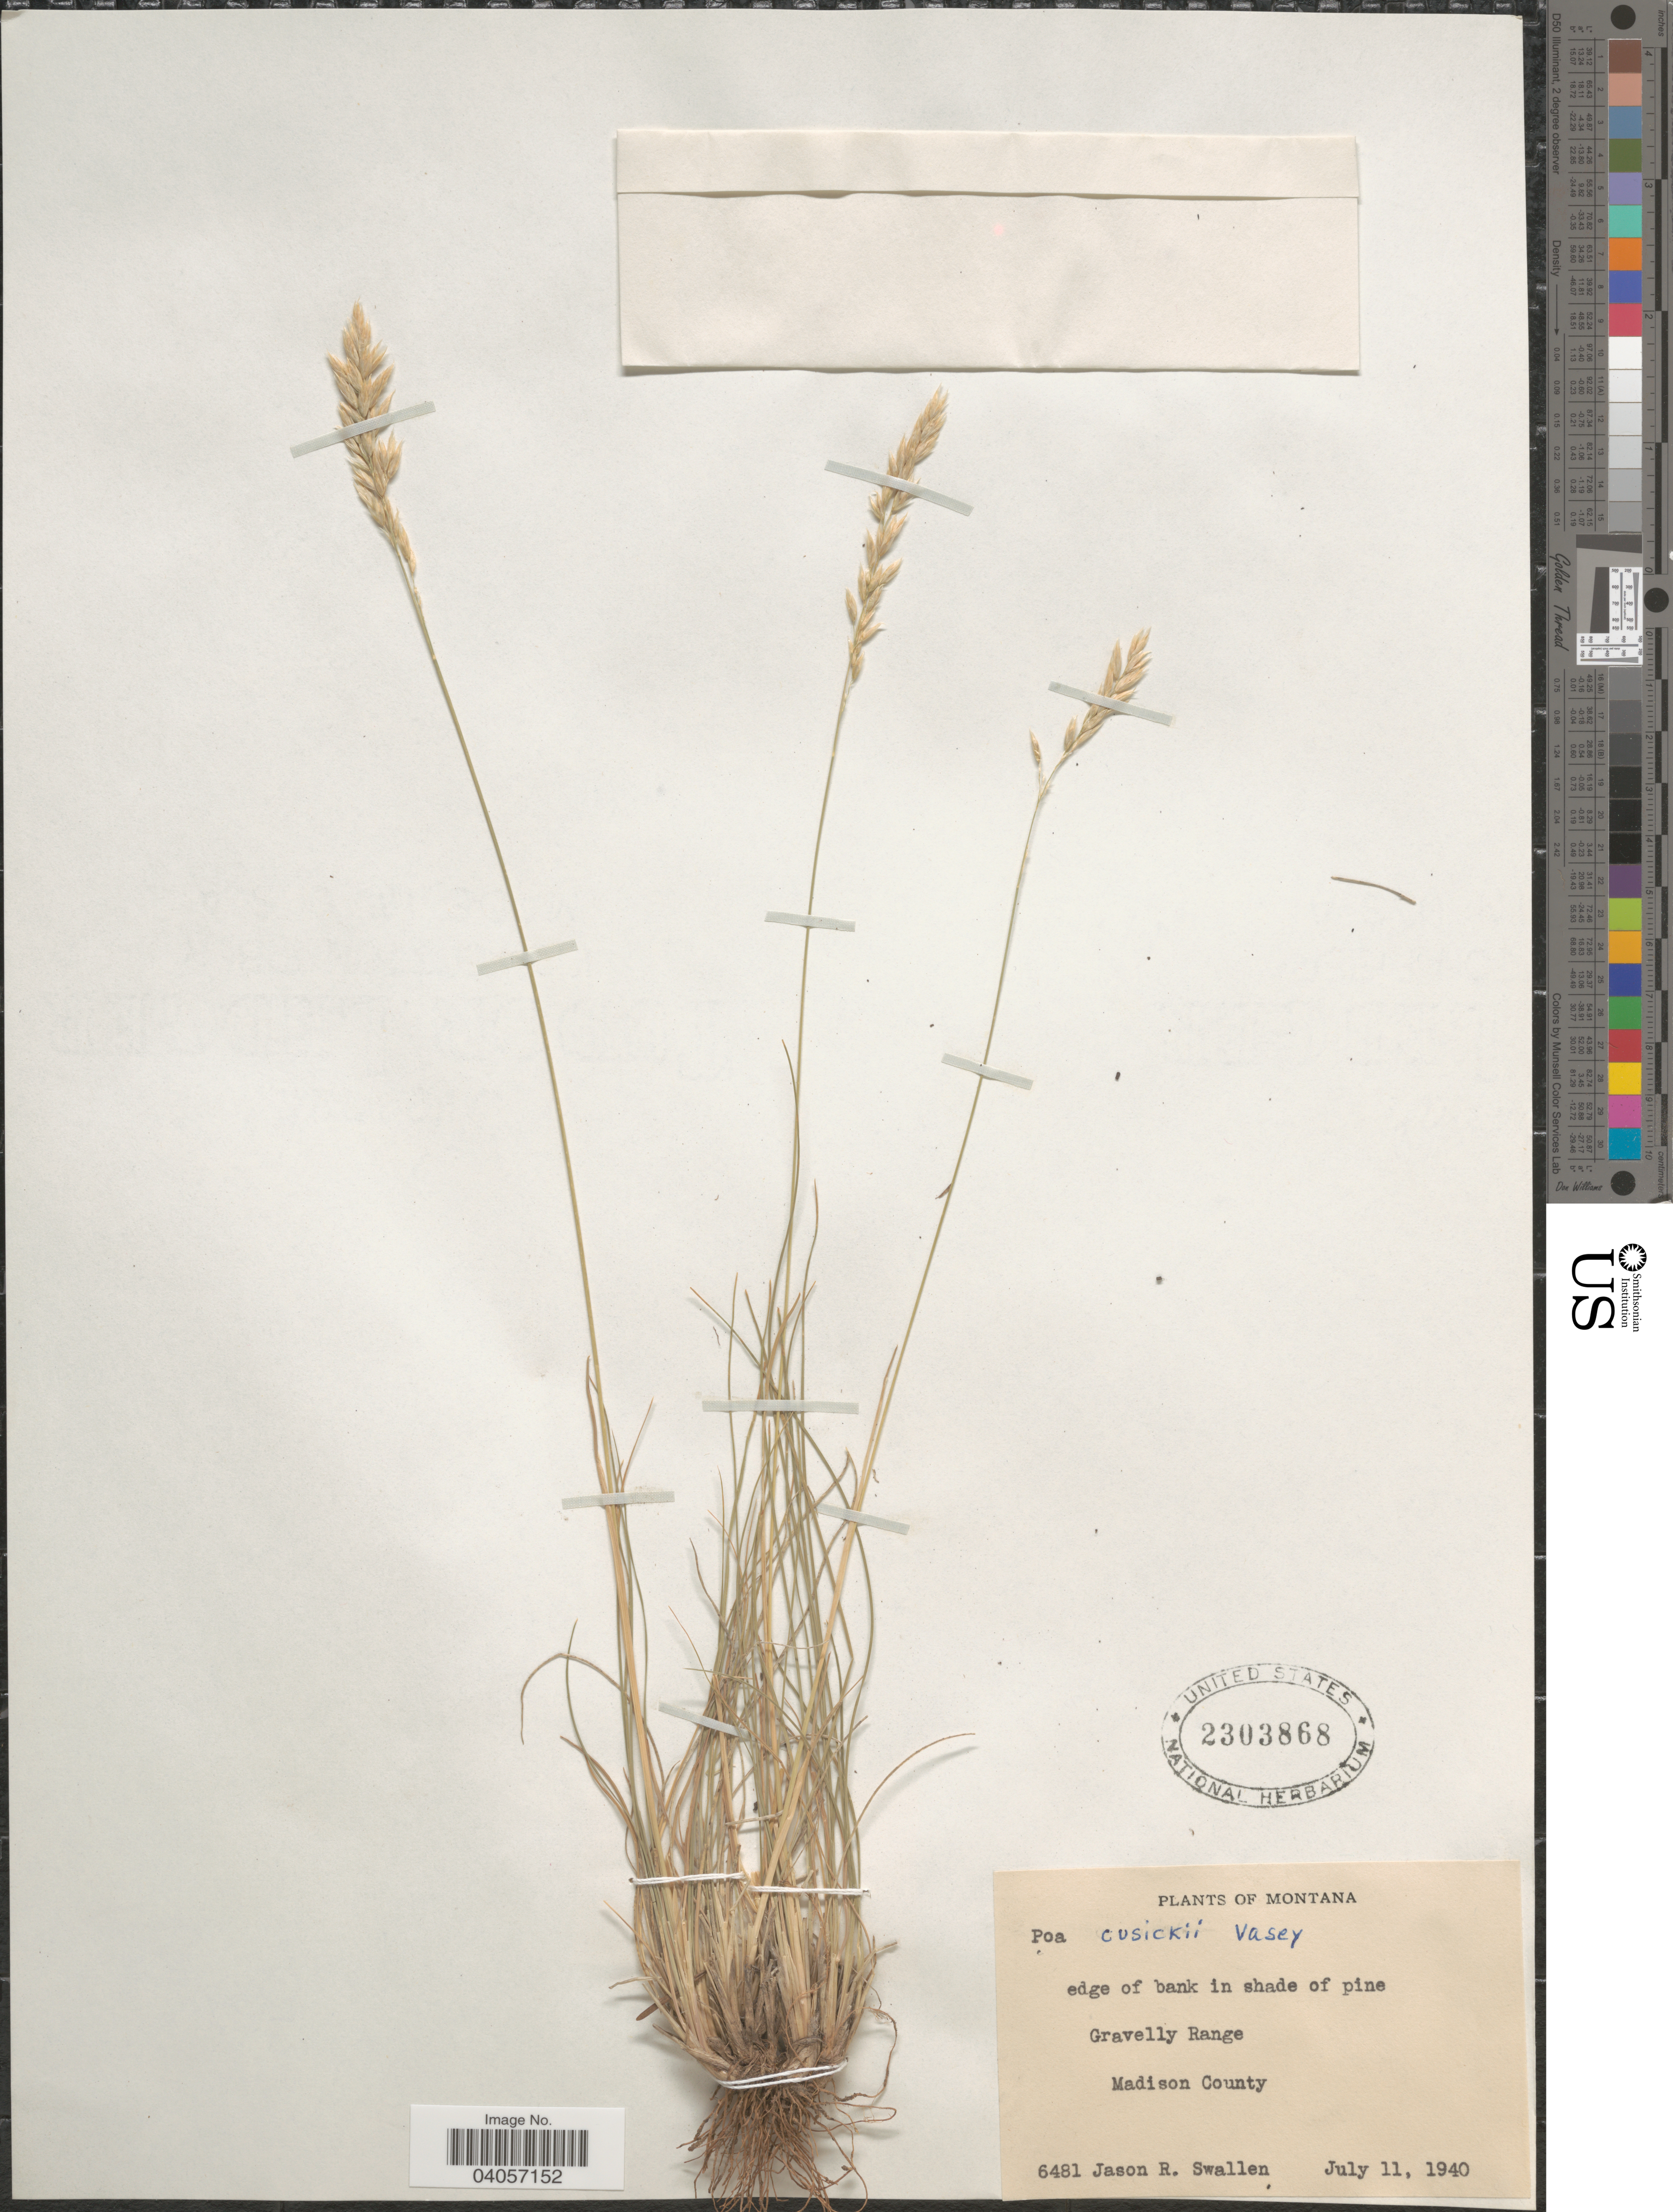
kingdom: Plantae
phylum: Tracheophyta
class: Liliopsida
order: Poales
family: Poaceae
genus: Poa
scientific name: Poa cusickii subsp. pallida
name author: Soreng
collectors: J. R. Swallen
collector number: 6481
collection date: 1940-07-11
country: United States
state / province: Montana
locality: Edge of bank in shade of pine. Gravelly Range. Madison County.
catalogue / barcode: US 2303868